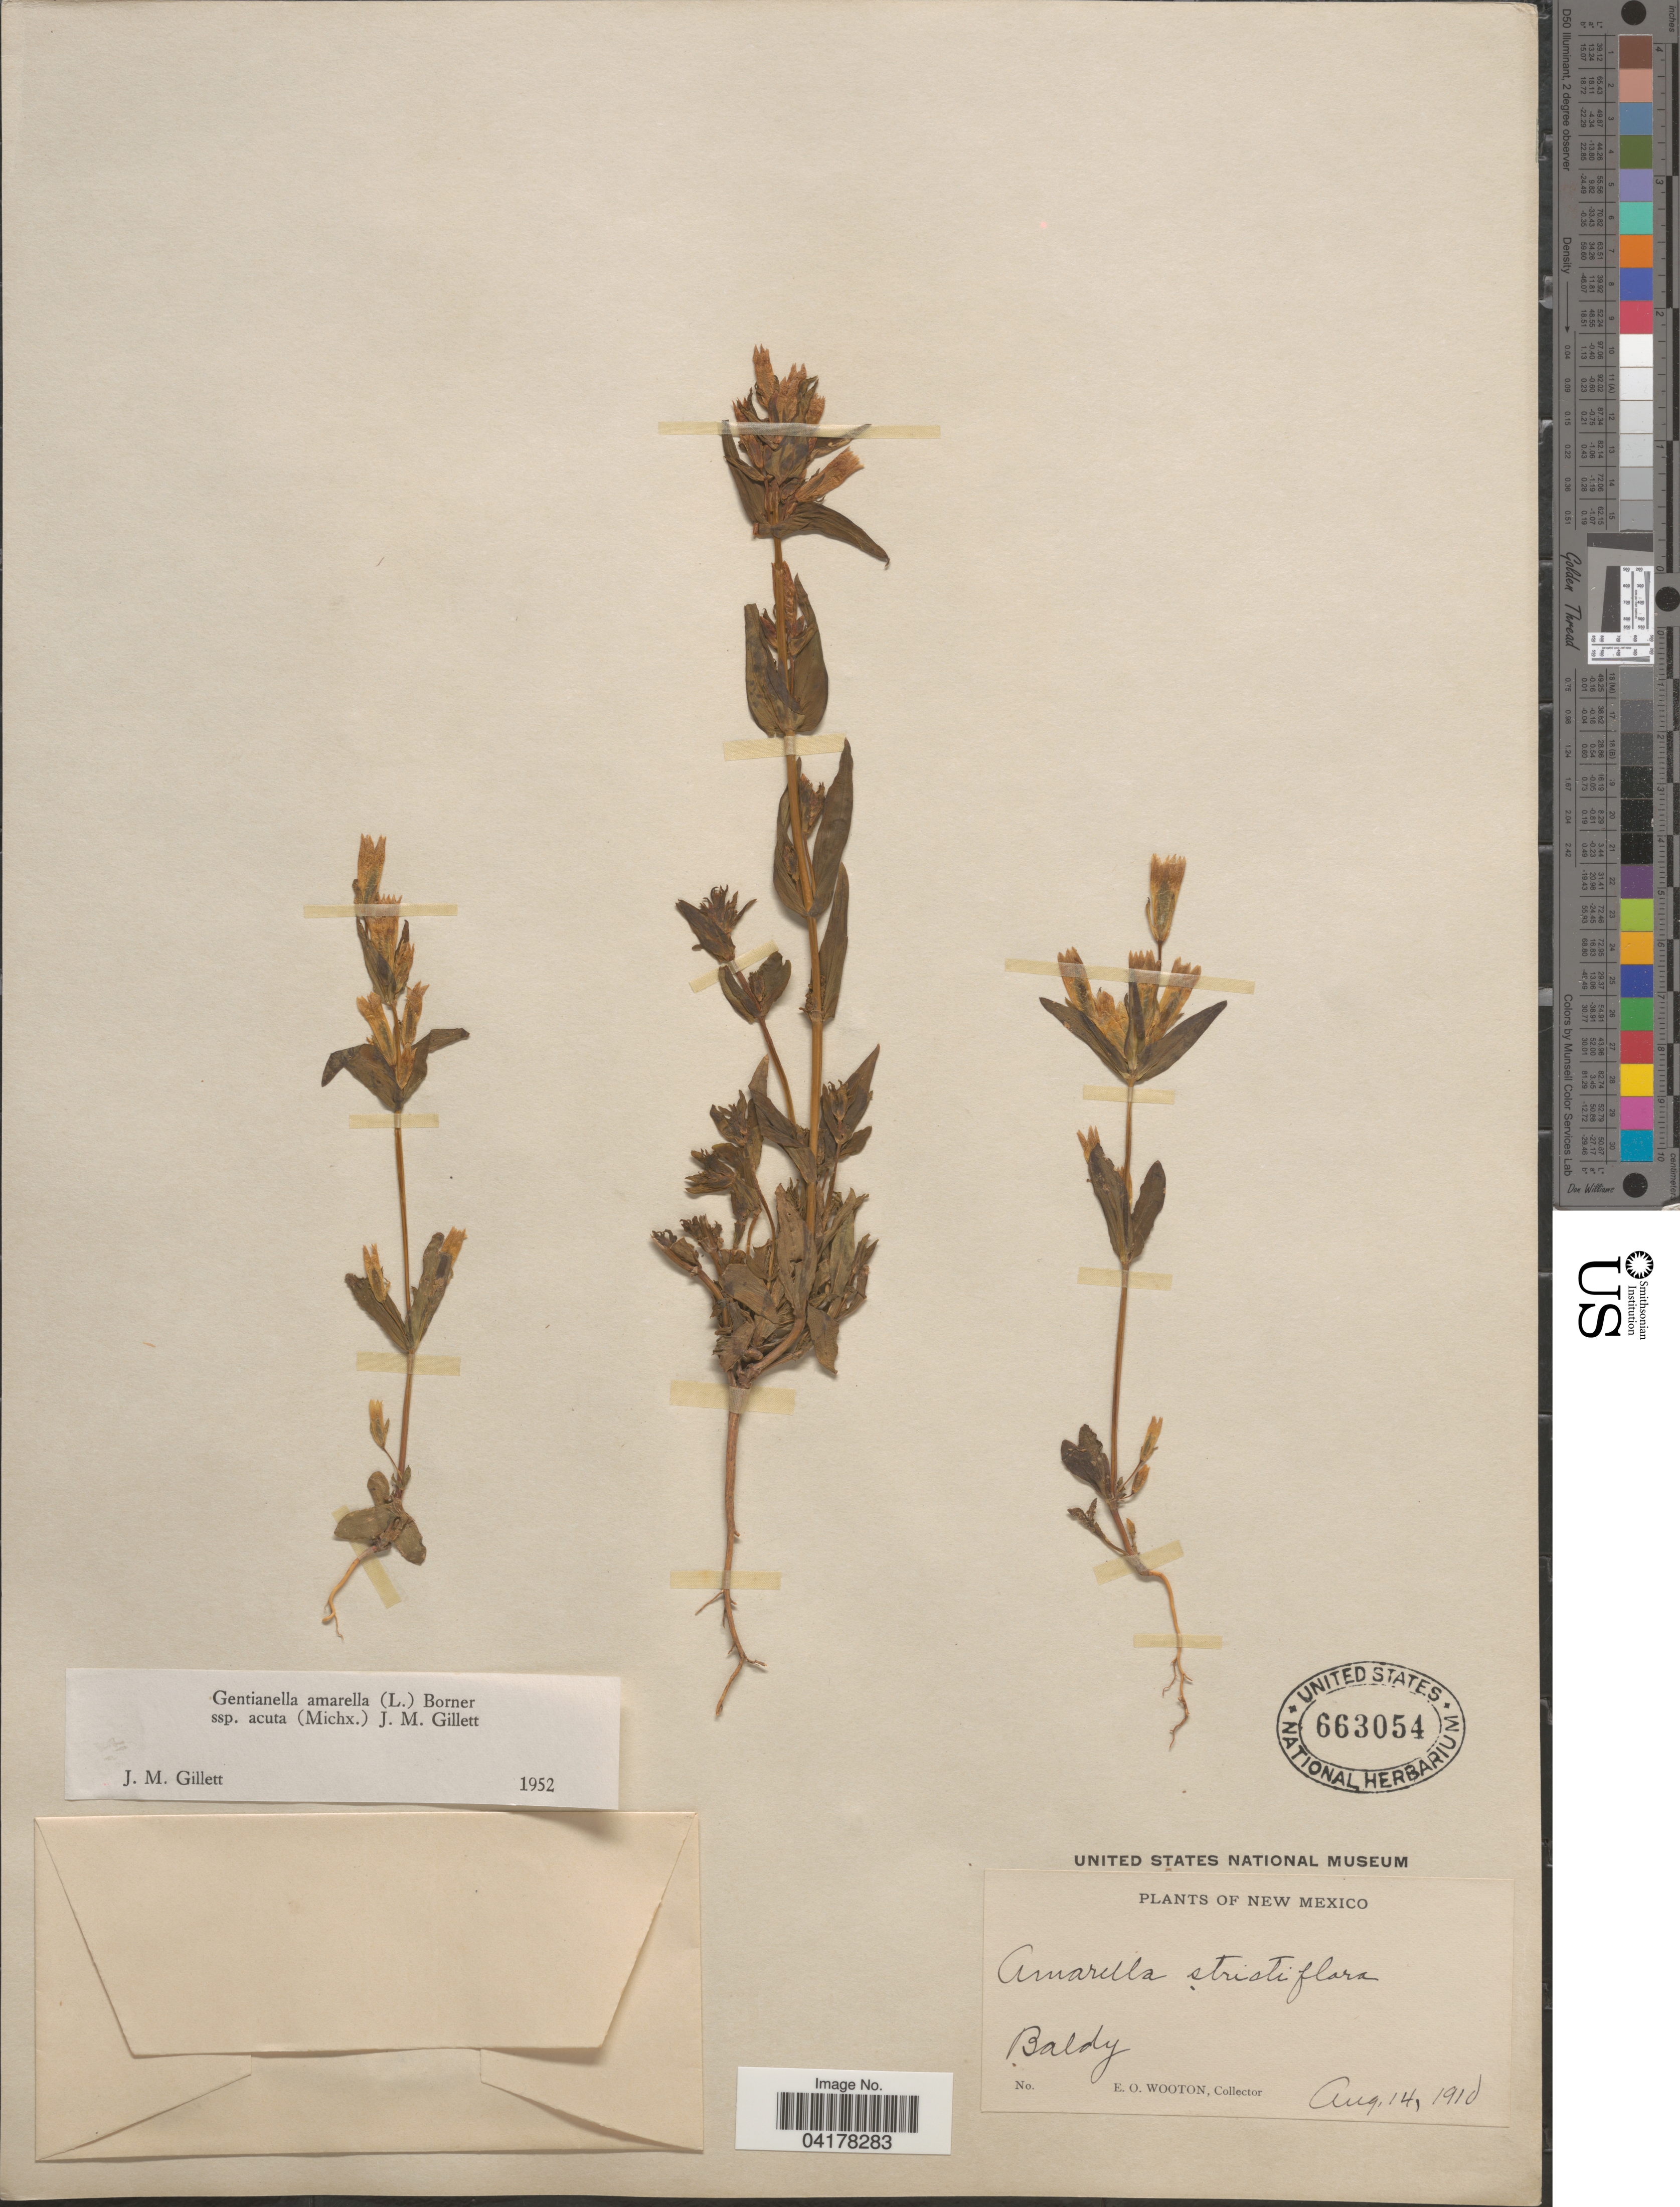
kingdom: Plantae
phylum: Tracheophyta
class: Magnoliopsida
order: Gentianales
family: Gentianaceae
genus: Gentianella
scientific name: Gentianella amarella subsp. acuta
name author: (Michx.) J.M. Gillett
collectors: E. O. Wooton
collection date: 1910-08-14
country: United States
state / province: New Mexico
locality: Baldy.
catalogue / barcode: US 663054